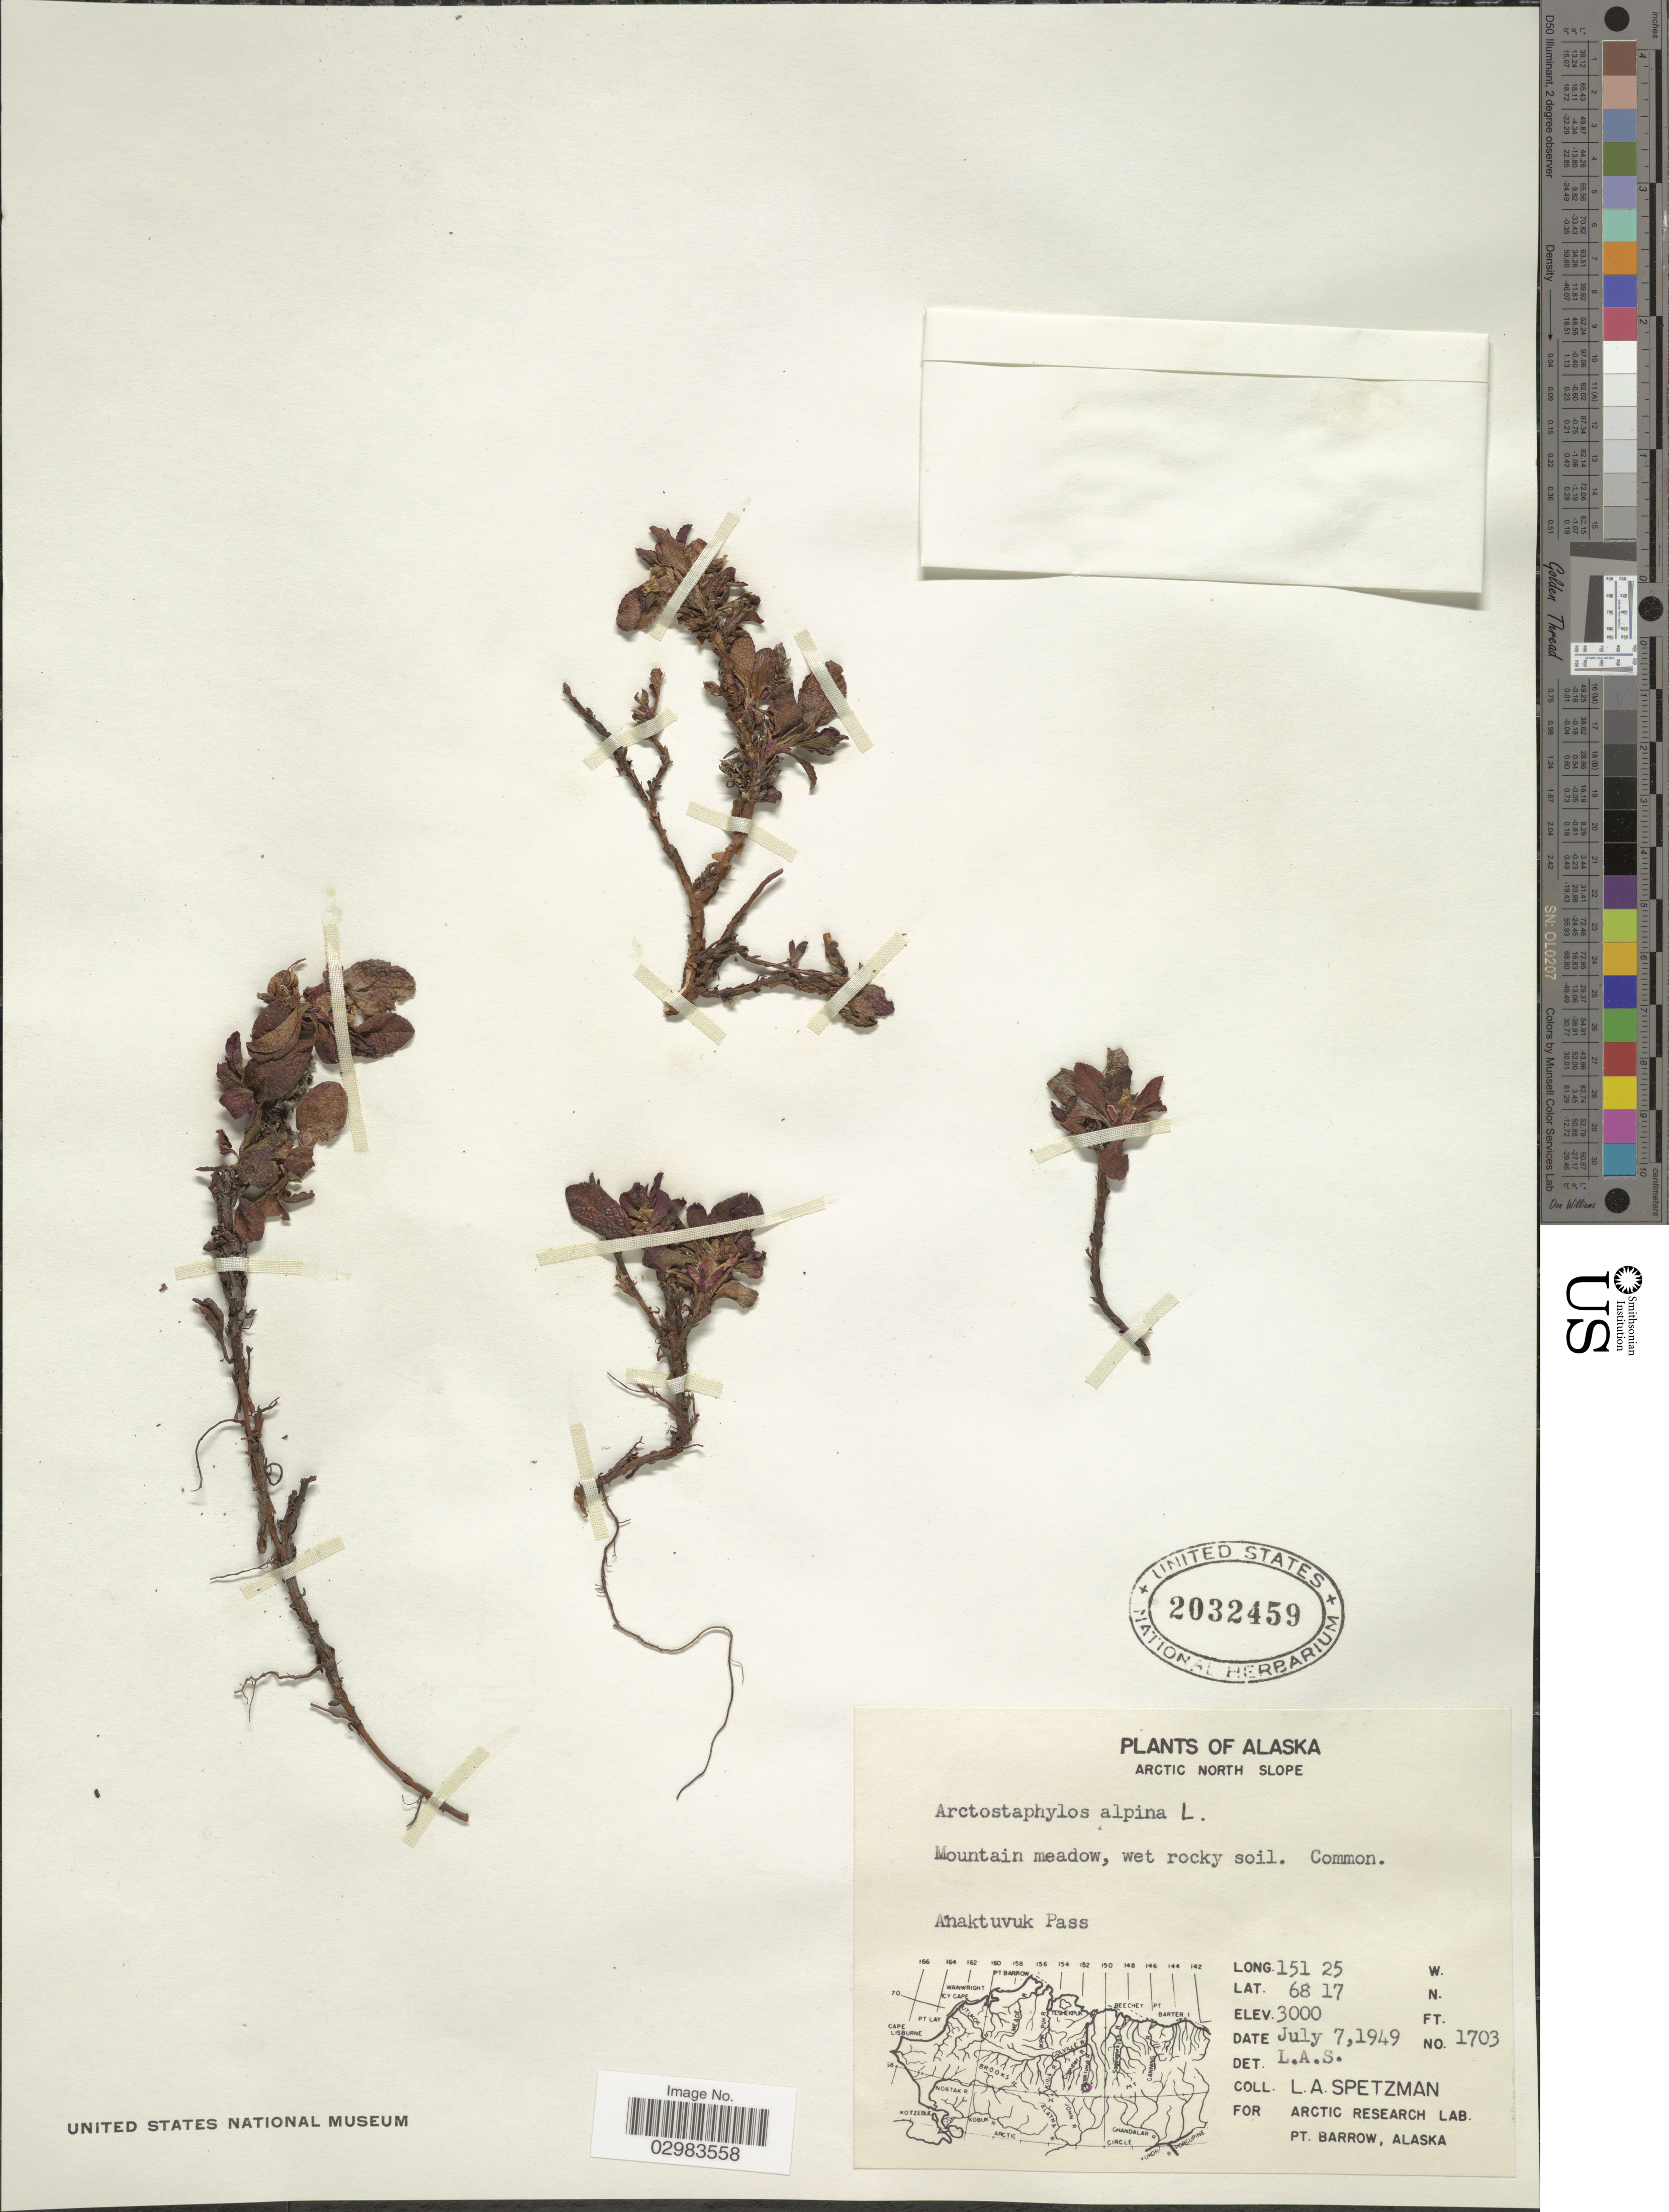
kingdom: Plantae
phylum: Tracheophyta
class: Magnoliopsida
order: Ericales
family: Ericaceae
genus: Arctostaphylos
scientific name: Arctostaphylos alpina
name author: (L.) Spreng.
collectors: L. Spetzman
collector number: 1703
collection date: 1949-07-07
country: United States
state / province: Alaska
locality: Arctic North Slope, Mountain meadow, Anaktuvuk Pass.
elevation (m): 914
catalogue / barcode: US 2032459